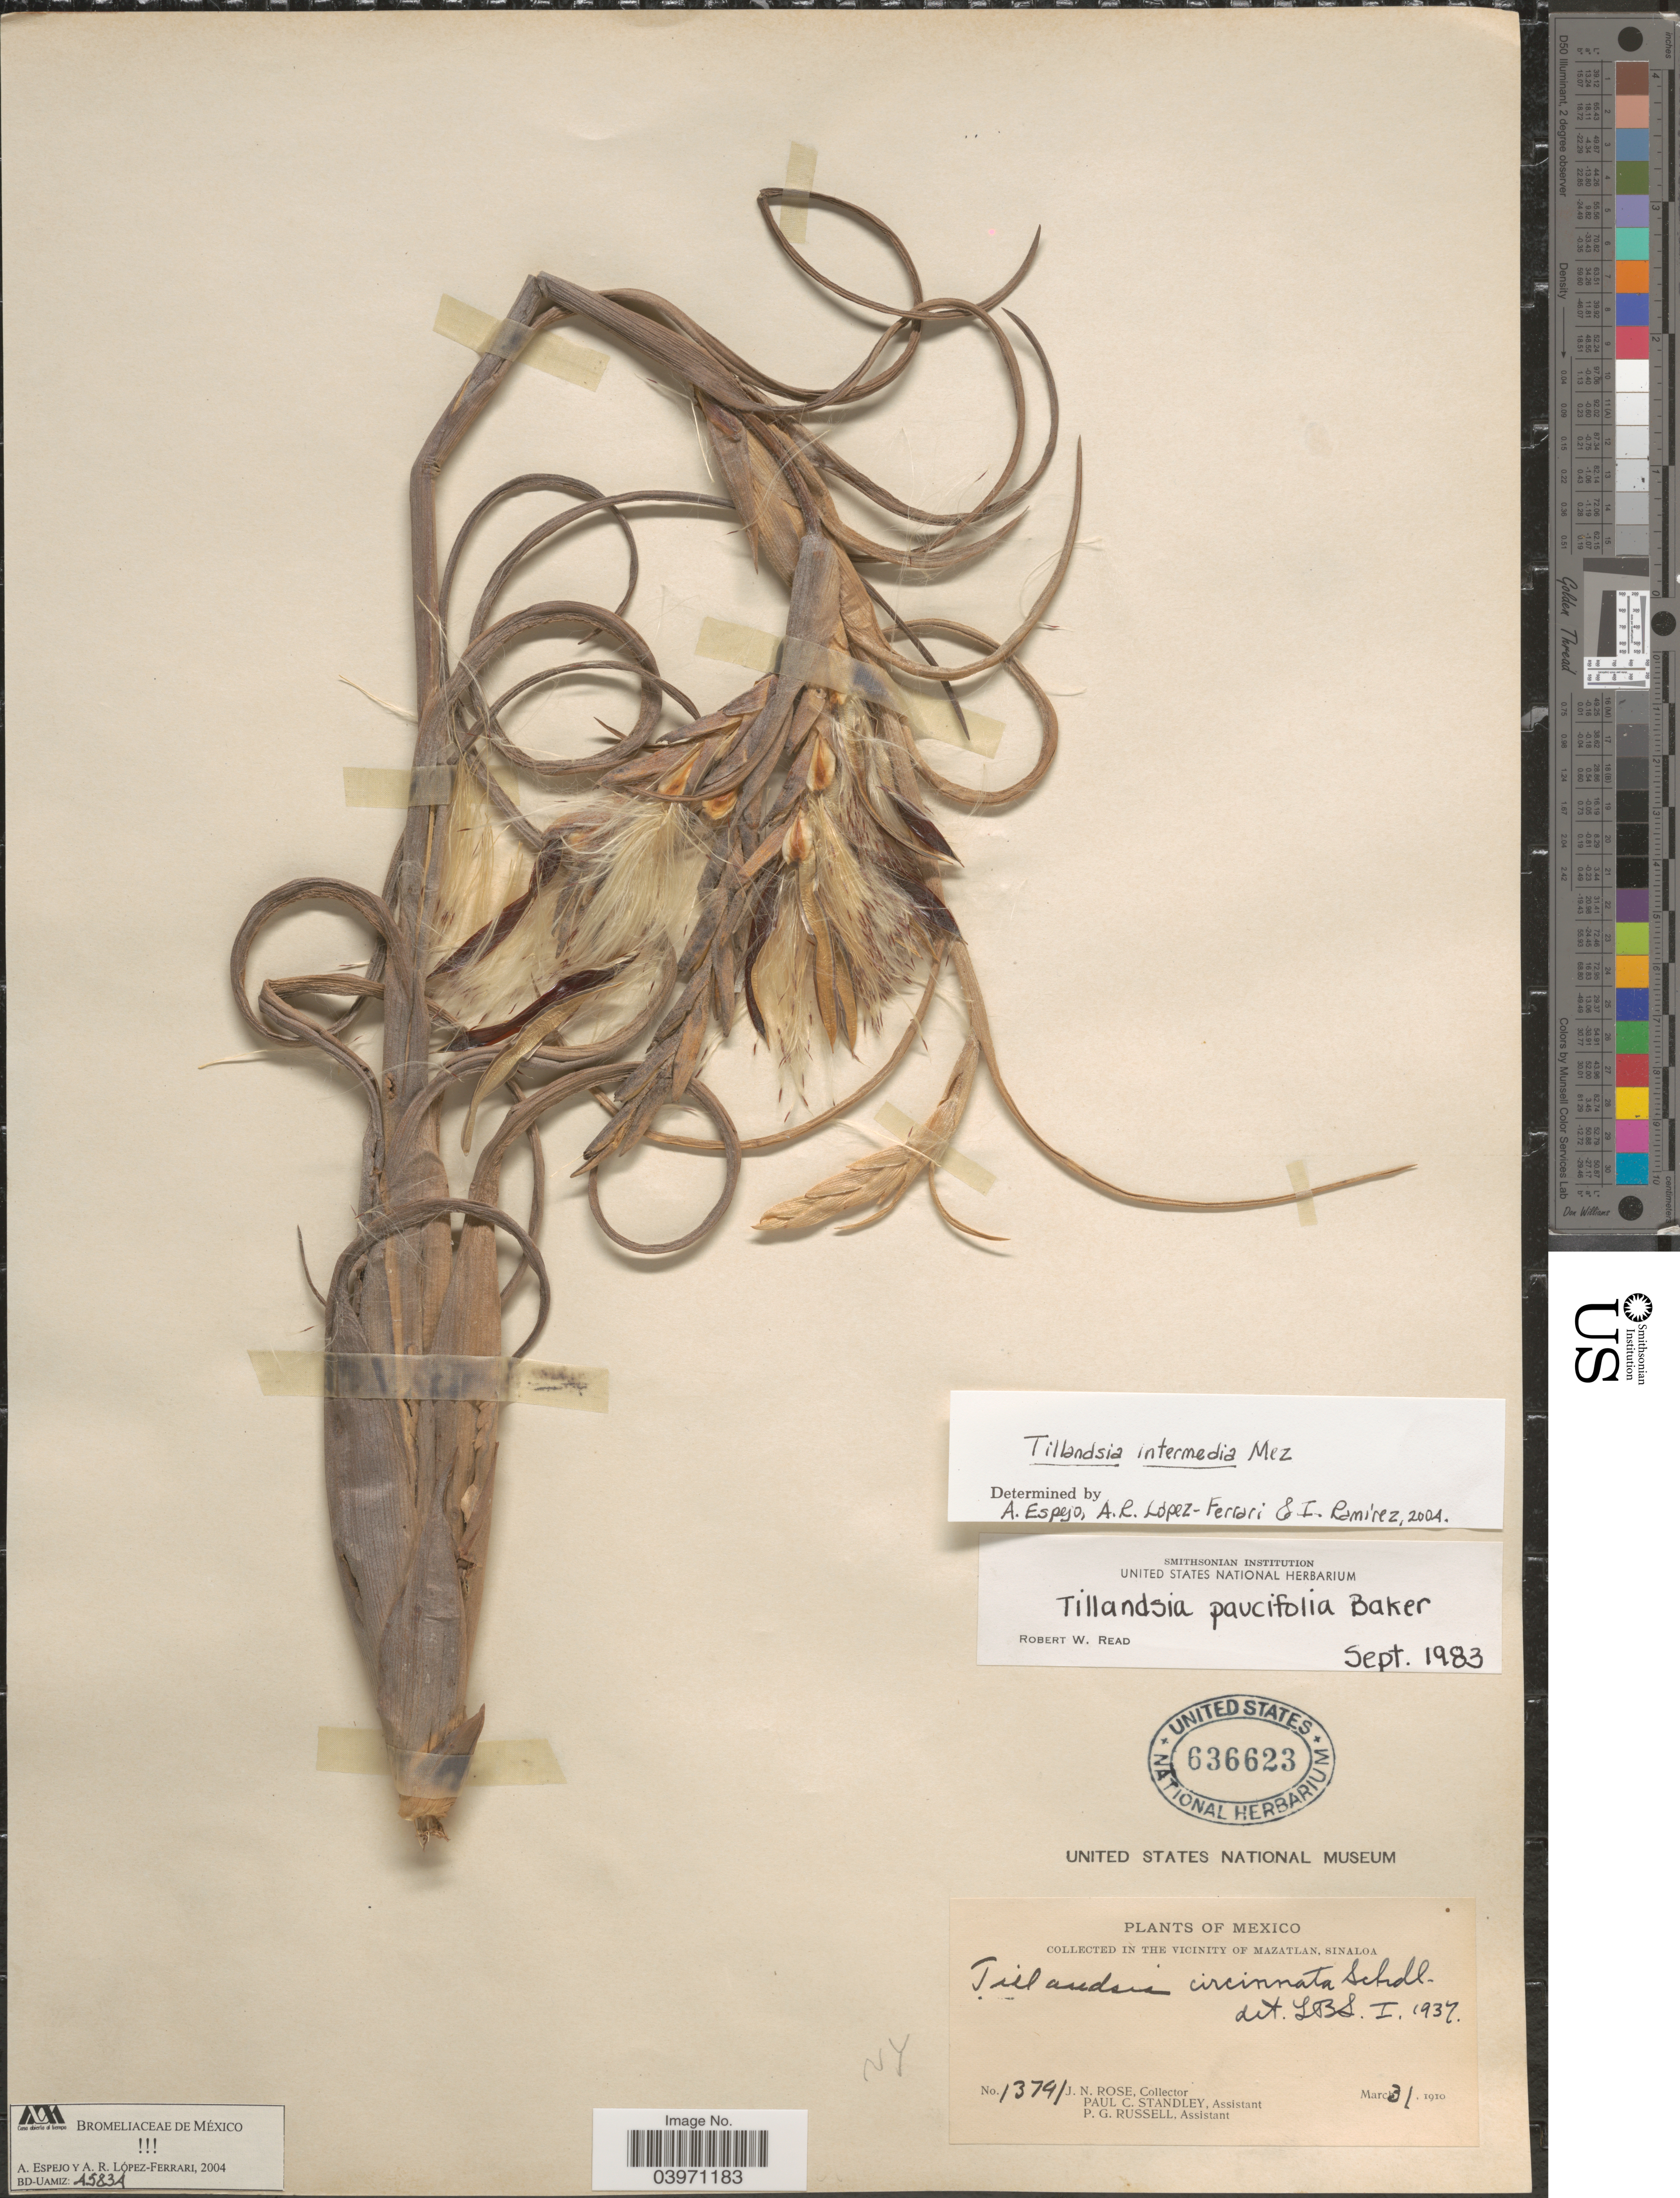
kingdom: Plantae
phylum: Tracheophyta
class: Liliopsida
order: Poales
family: Bromeliaceae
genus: Tillandsia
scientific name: Tillandsia intermedia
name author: Mez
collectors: J. N. Rose, P. C. Standley & P. G. Russell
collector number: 13791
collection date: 1910-03-31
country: Mexico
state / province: Sinaloa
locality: In the Vicinity of Mazatlan.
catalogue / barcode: US 636623